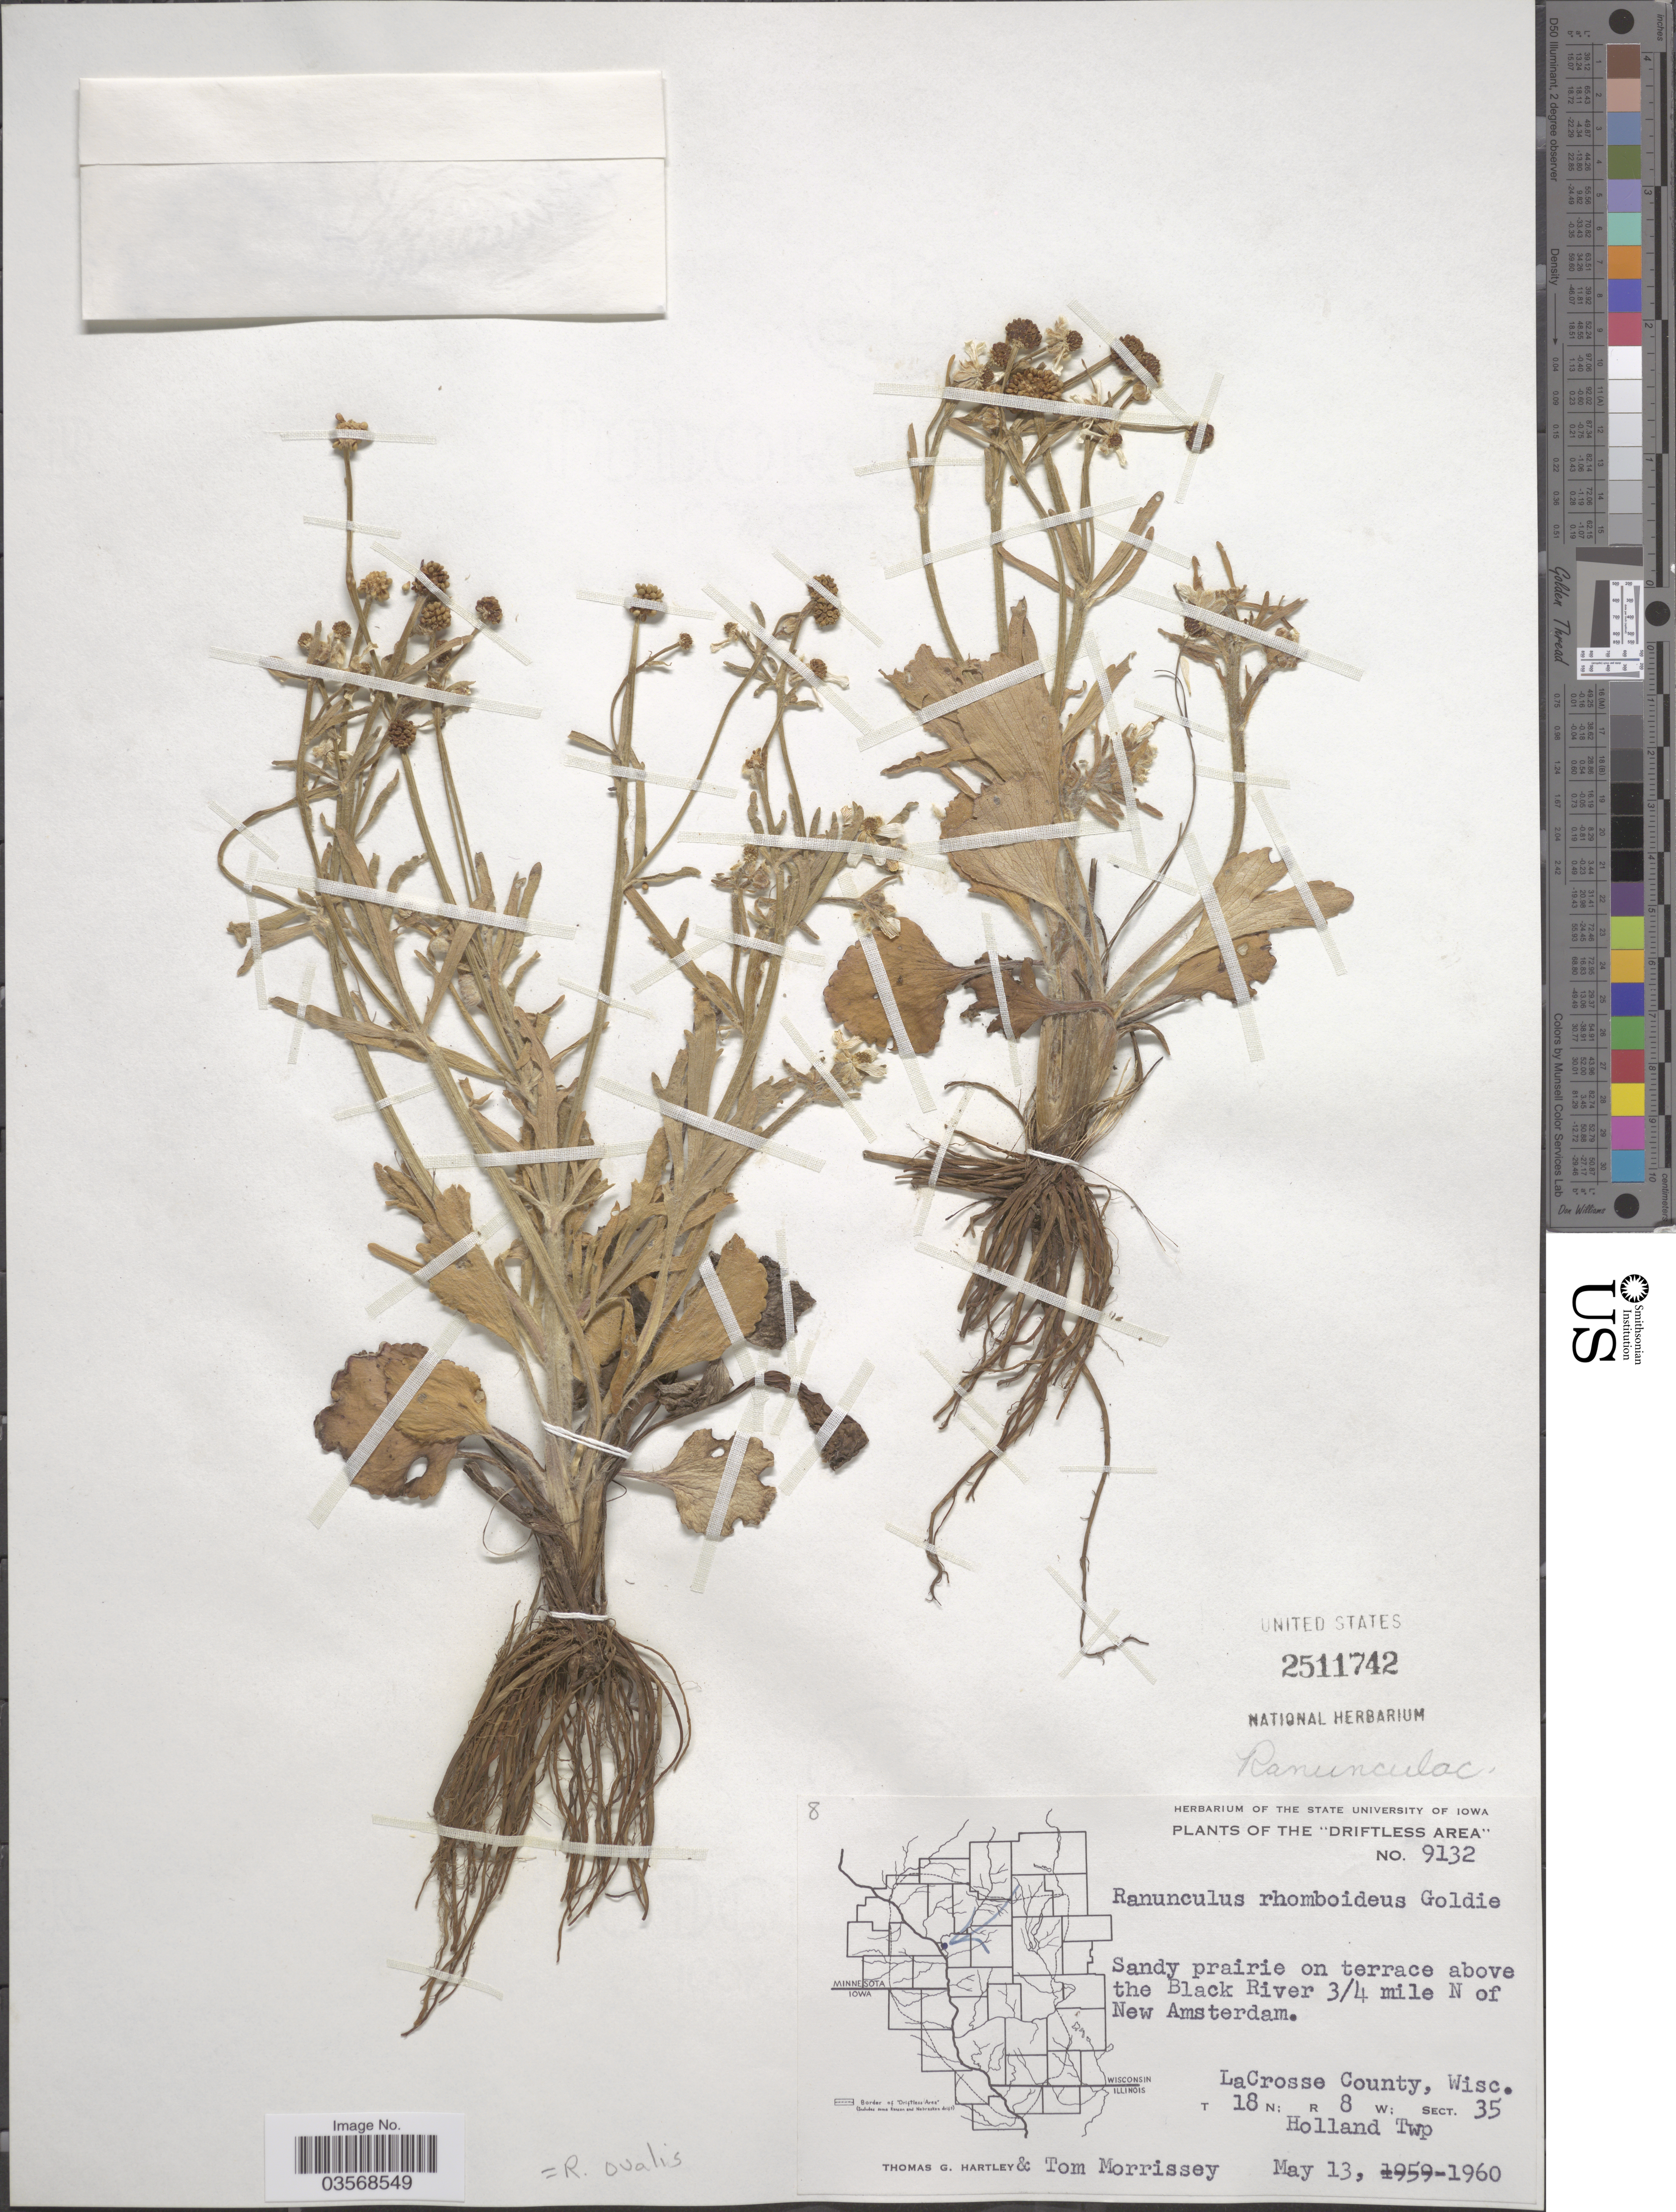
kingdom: Plantae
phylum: Tracheophyta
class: Magnoliopsida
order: Ranunculales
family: Ranunculaceae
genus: Ranunculus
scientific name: Ranunculus ovalis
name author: Raf.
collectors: T. G. Hartley & T. Morrissey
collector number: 9132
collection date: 1960-05-13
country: United States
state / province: Wisconsin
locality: The 'Driftless Area'. Sandy prairie on terrace above the Black River ¾ mile N of New Amsterdam. LaCrosse County. T 18N: R 8 W: Sect. 35. Holland Twp.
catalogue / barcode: US 2511742